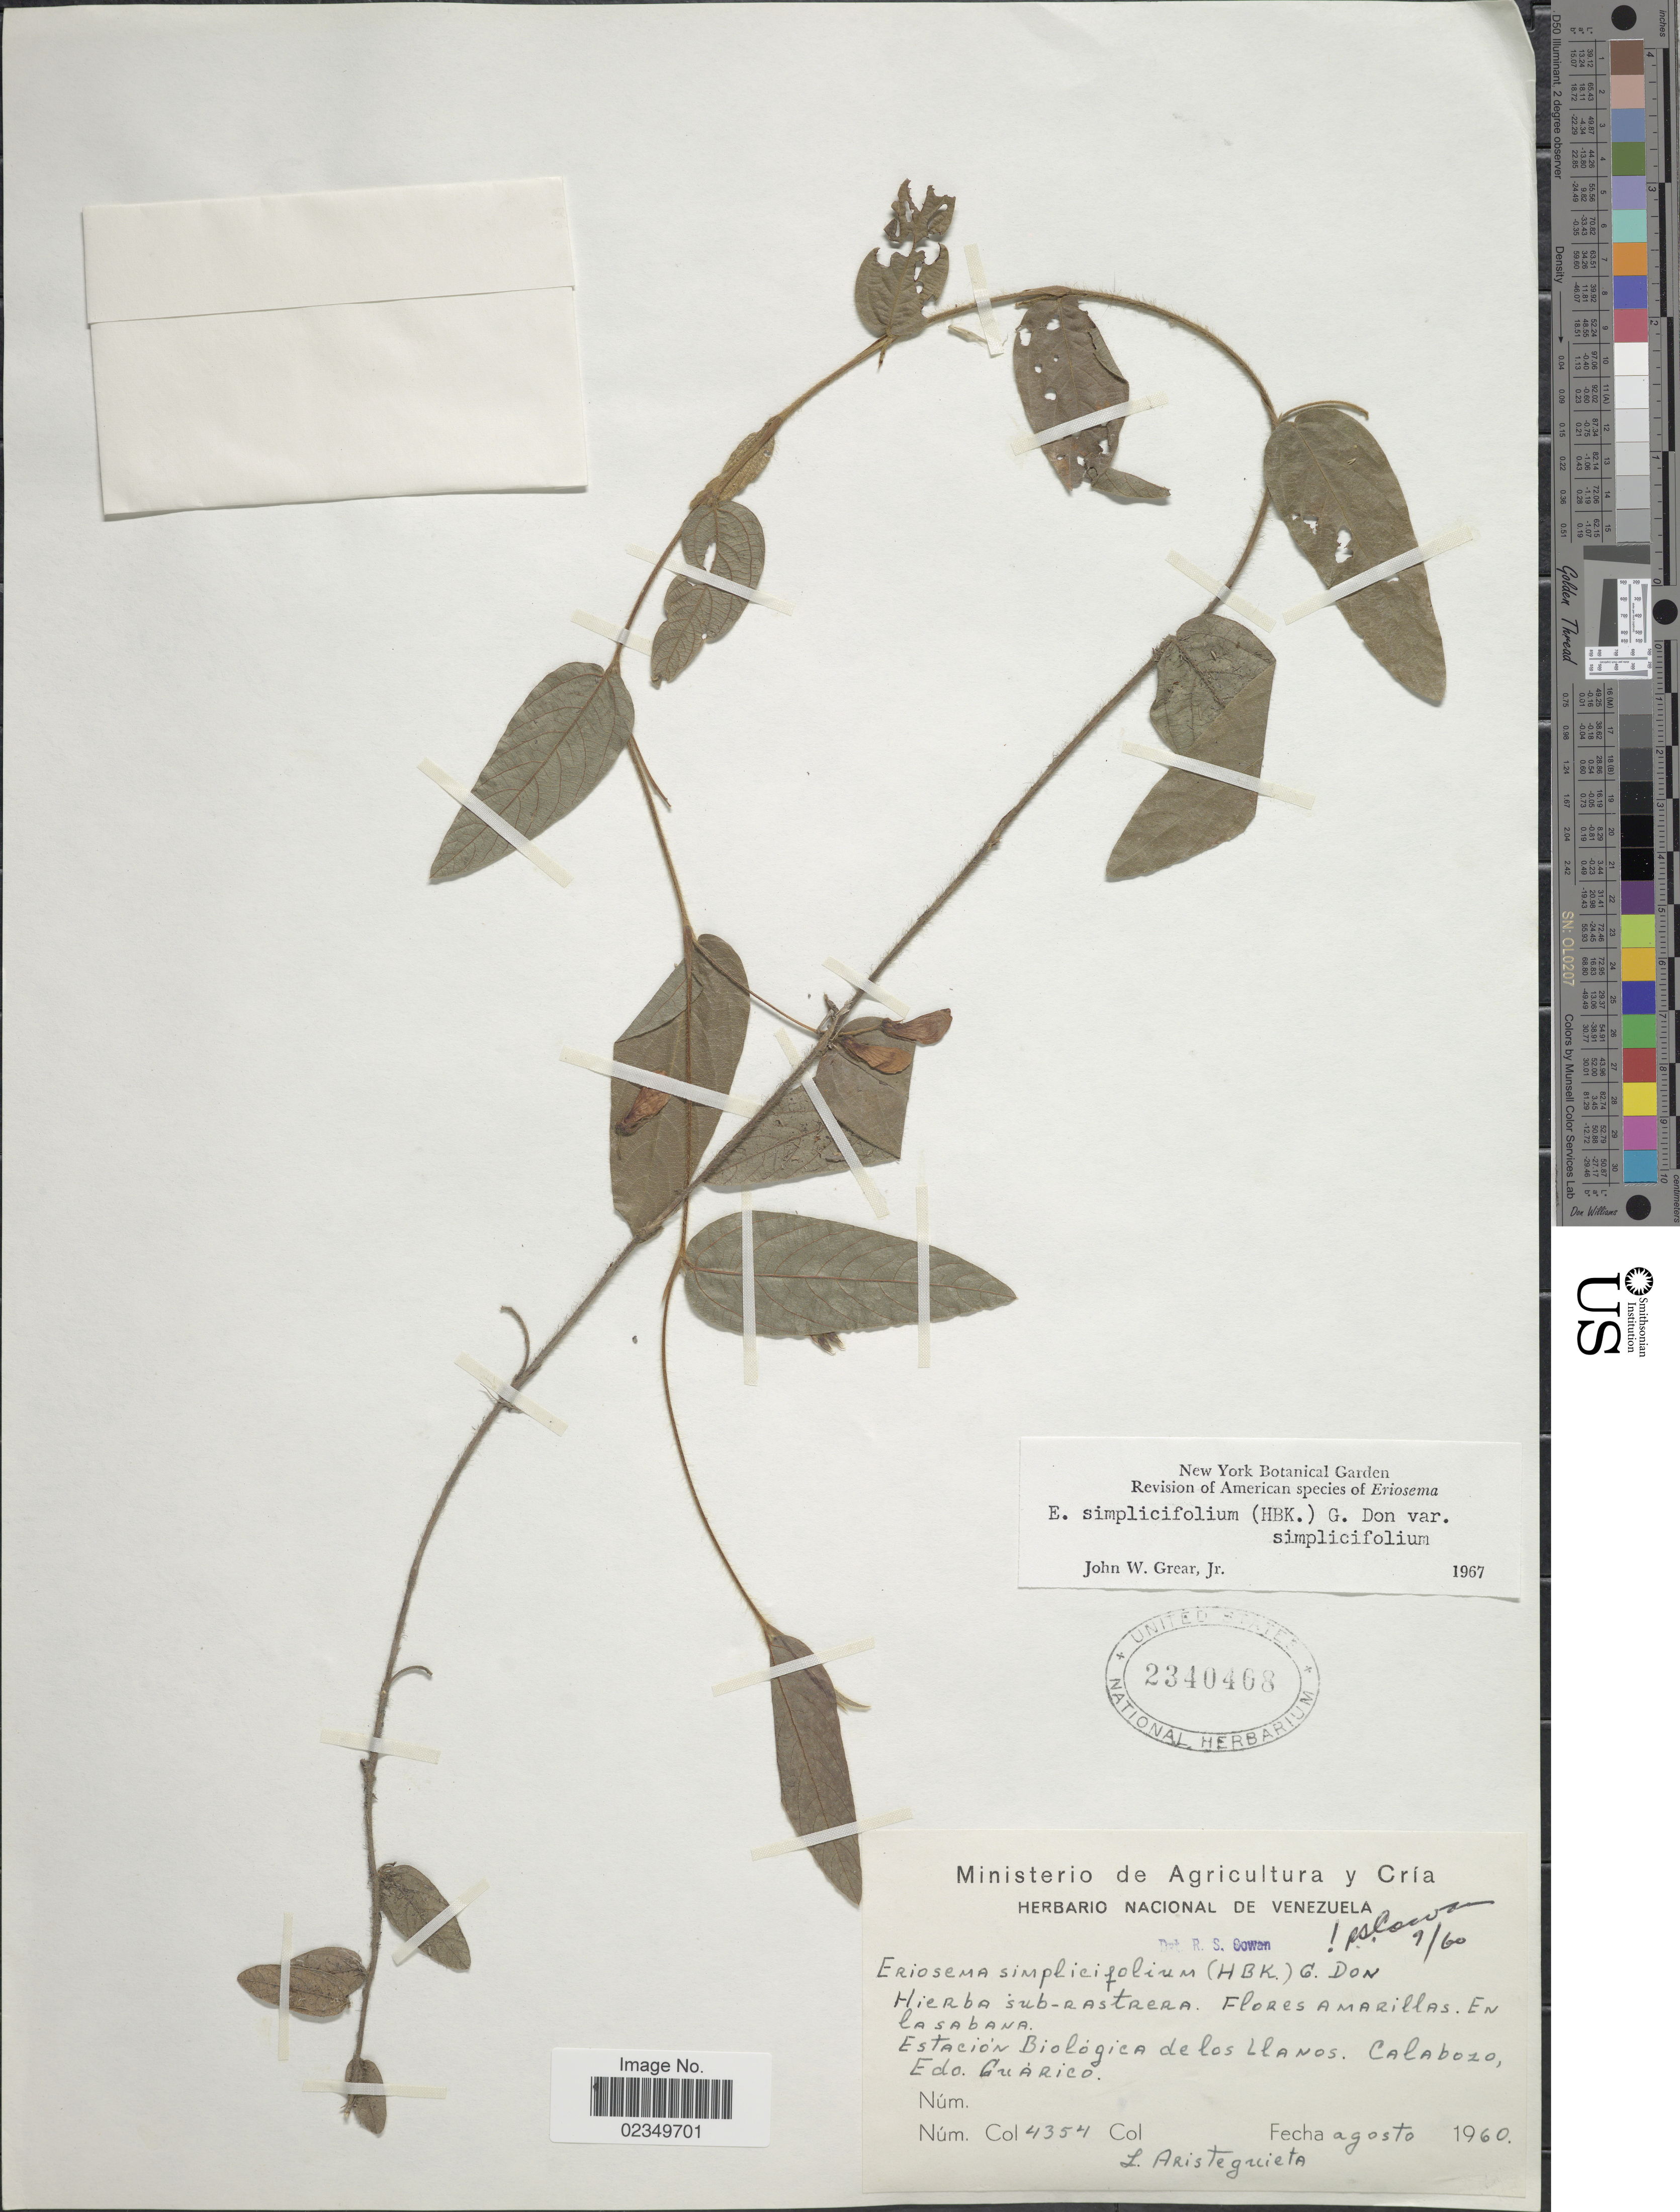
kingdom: Plantae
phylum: Tracheophyta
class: Magnoliopsida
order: Fabales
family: Fabaceae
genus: Eriosema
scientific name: Eriosema simplicifolium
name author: (Kunth) G. Don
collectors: L. Aristeguieta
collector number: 4354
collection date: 1960-08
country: Venezuela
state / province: Guárico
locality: Estacion Biologica de los Llanos, Calabozo, Edo. Guarico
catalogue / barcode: US 2340408